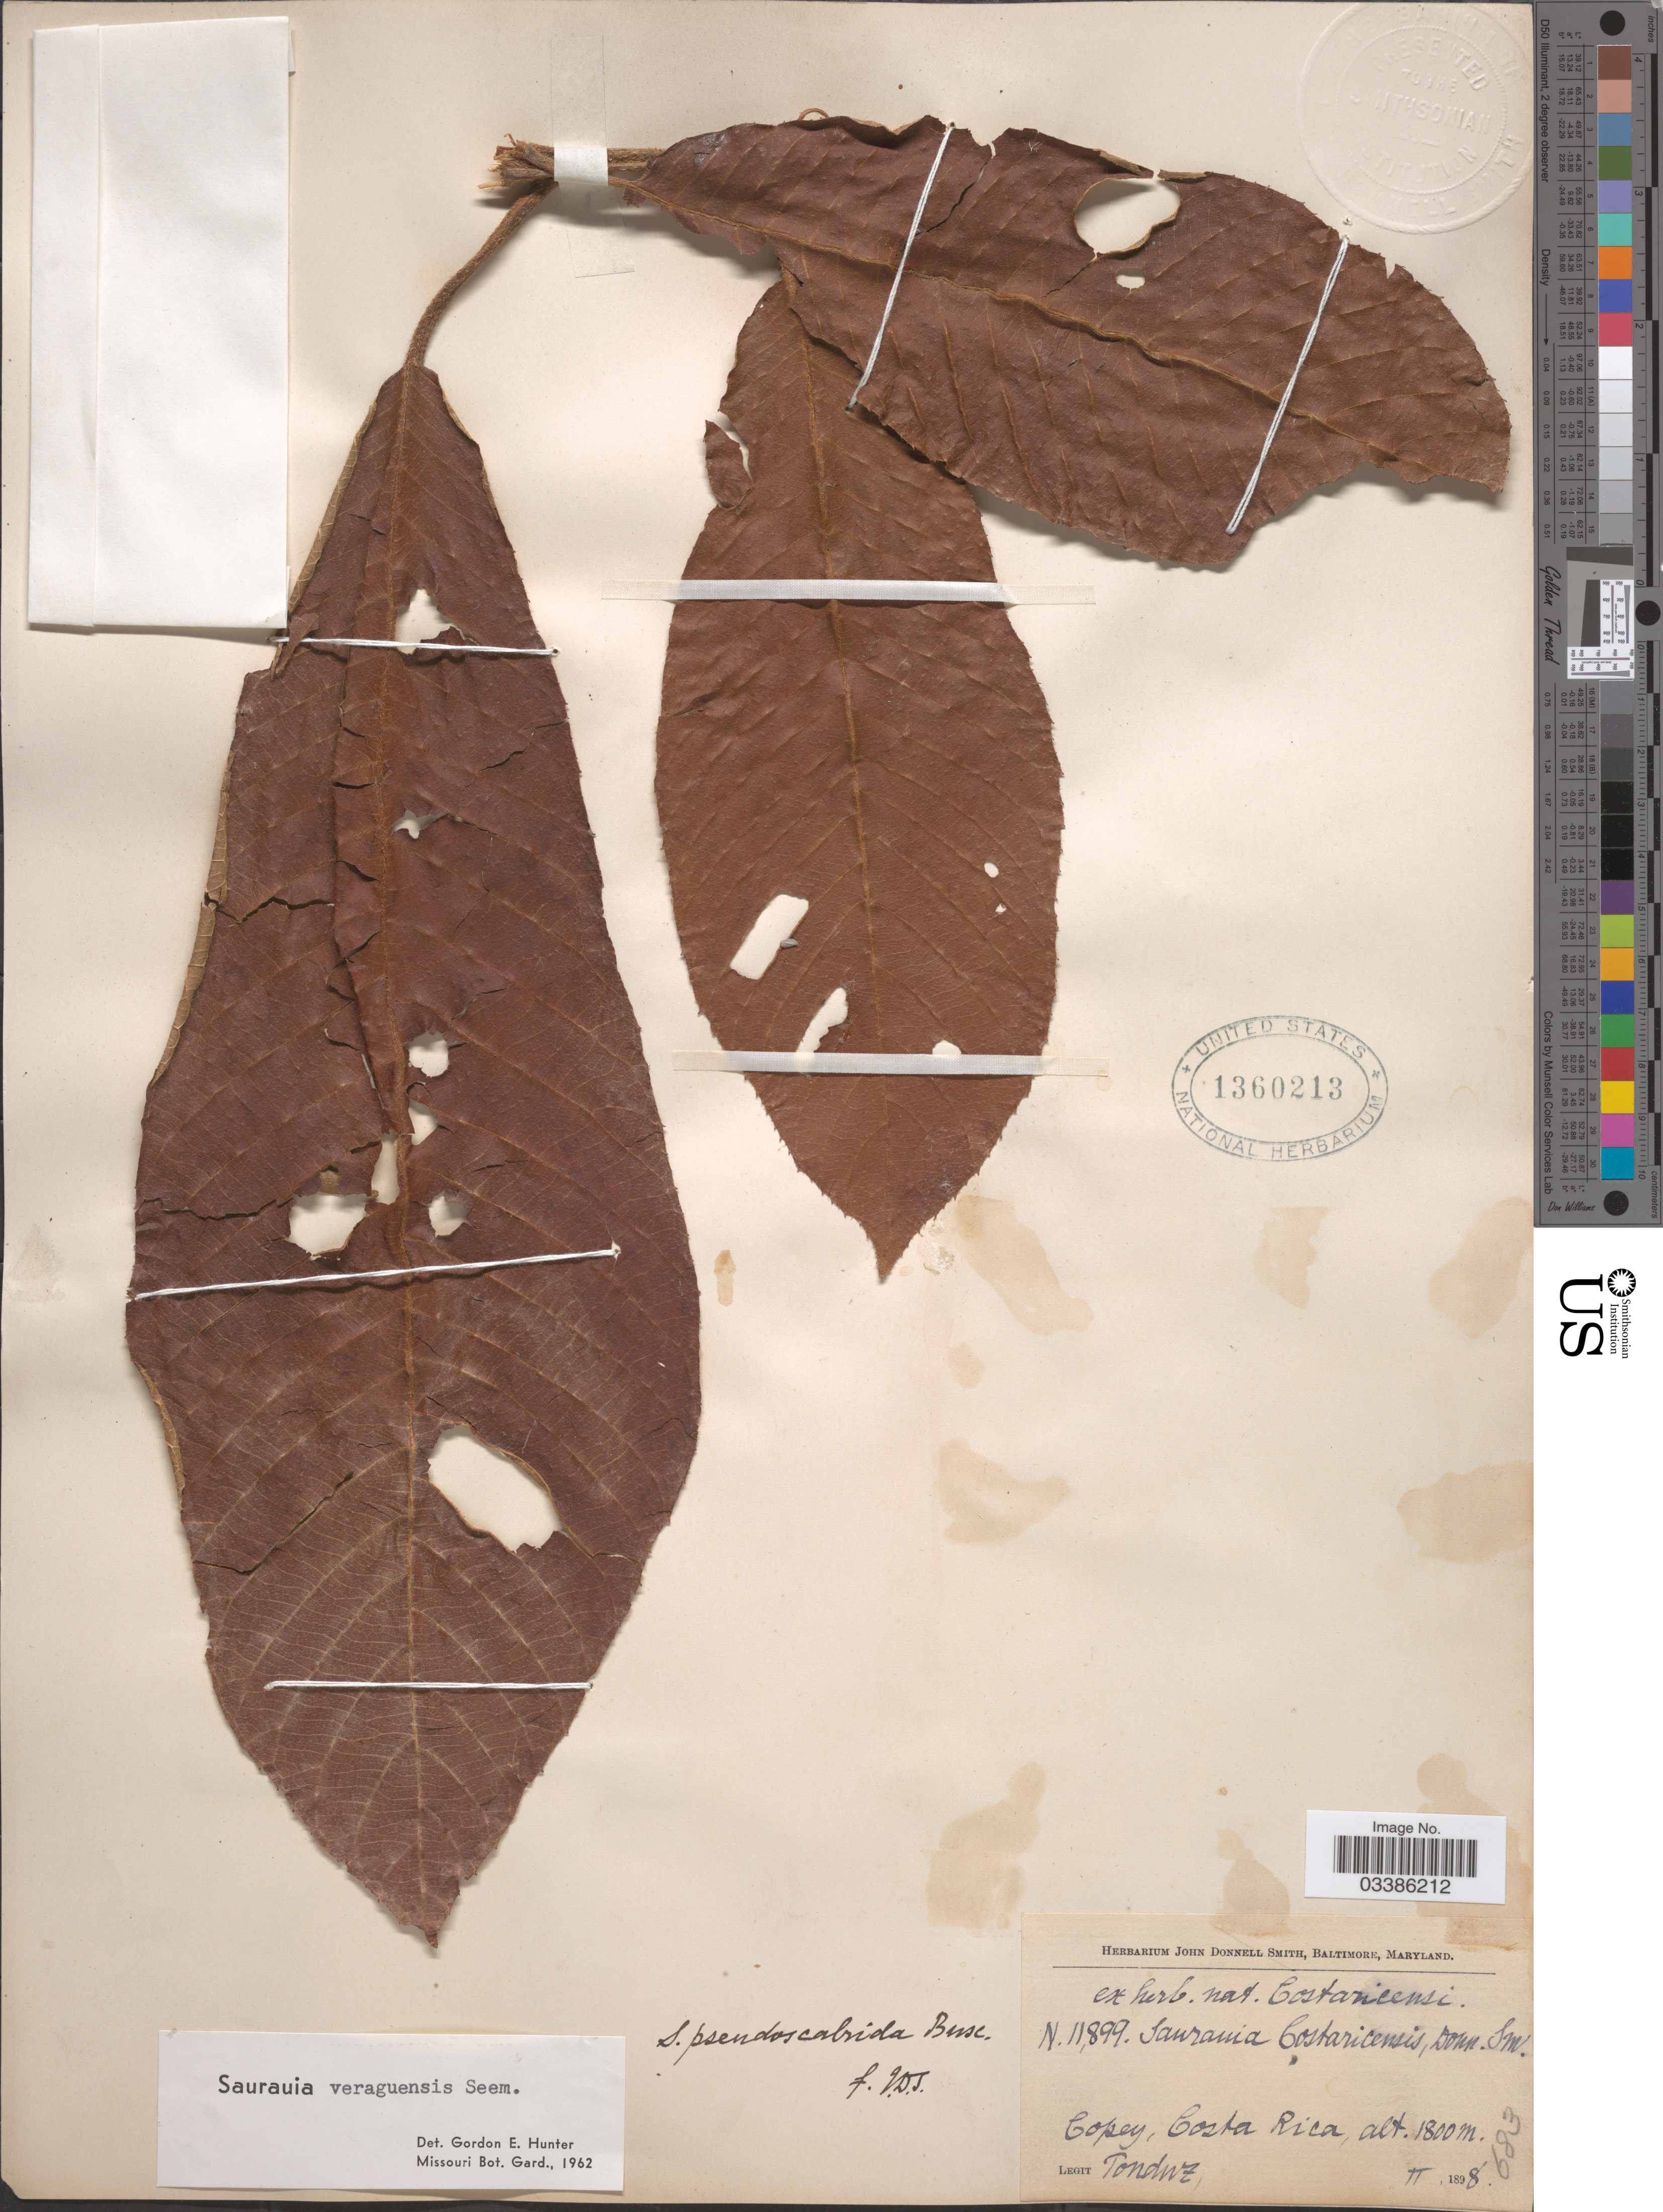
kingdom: Plantae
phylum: Tracheophyta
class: Magnoliopsida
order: Ericales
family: Actinidiaceae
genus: Saurauia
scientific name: Saurauia veraguasensis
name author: Seem.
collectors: Tonduz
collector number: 11899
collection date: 1898-02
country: Costa Rica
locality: Copey.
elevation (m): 1800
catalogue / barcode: US 1360213